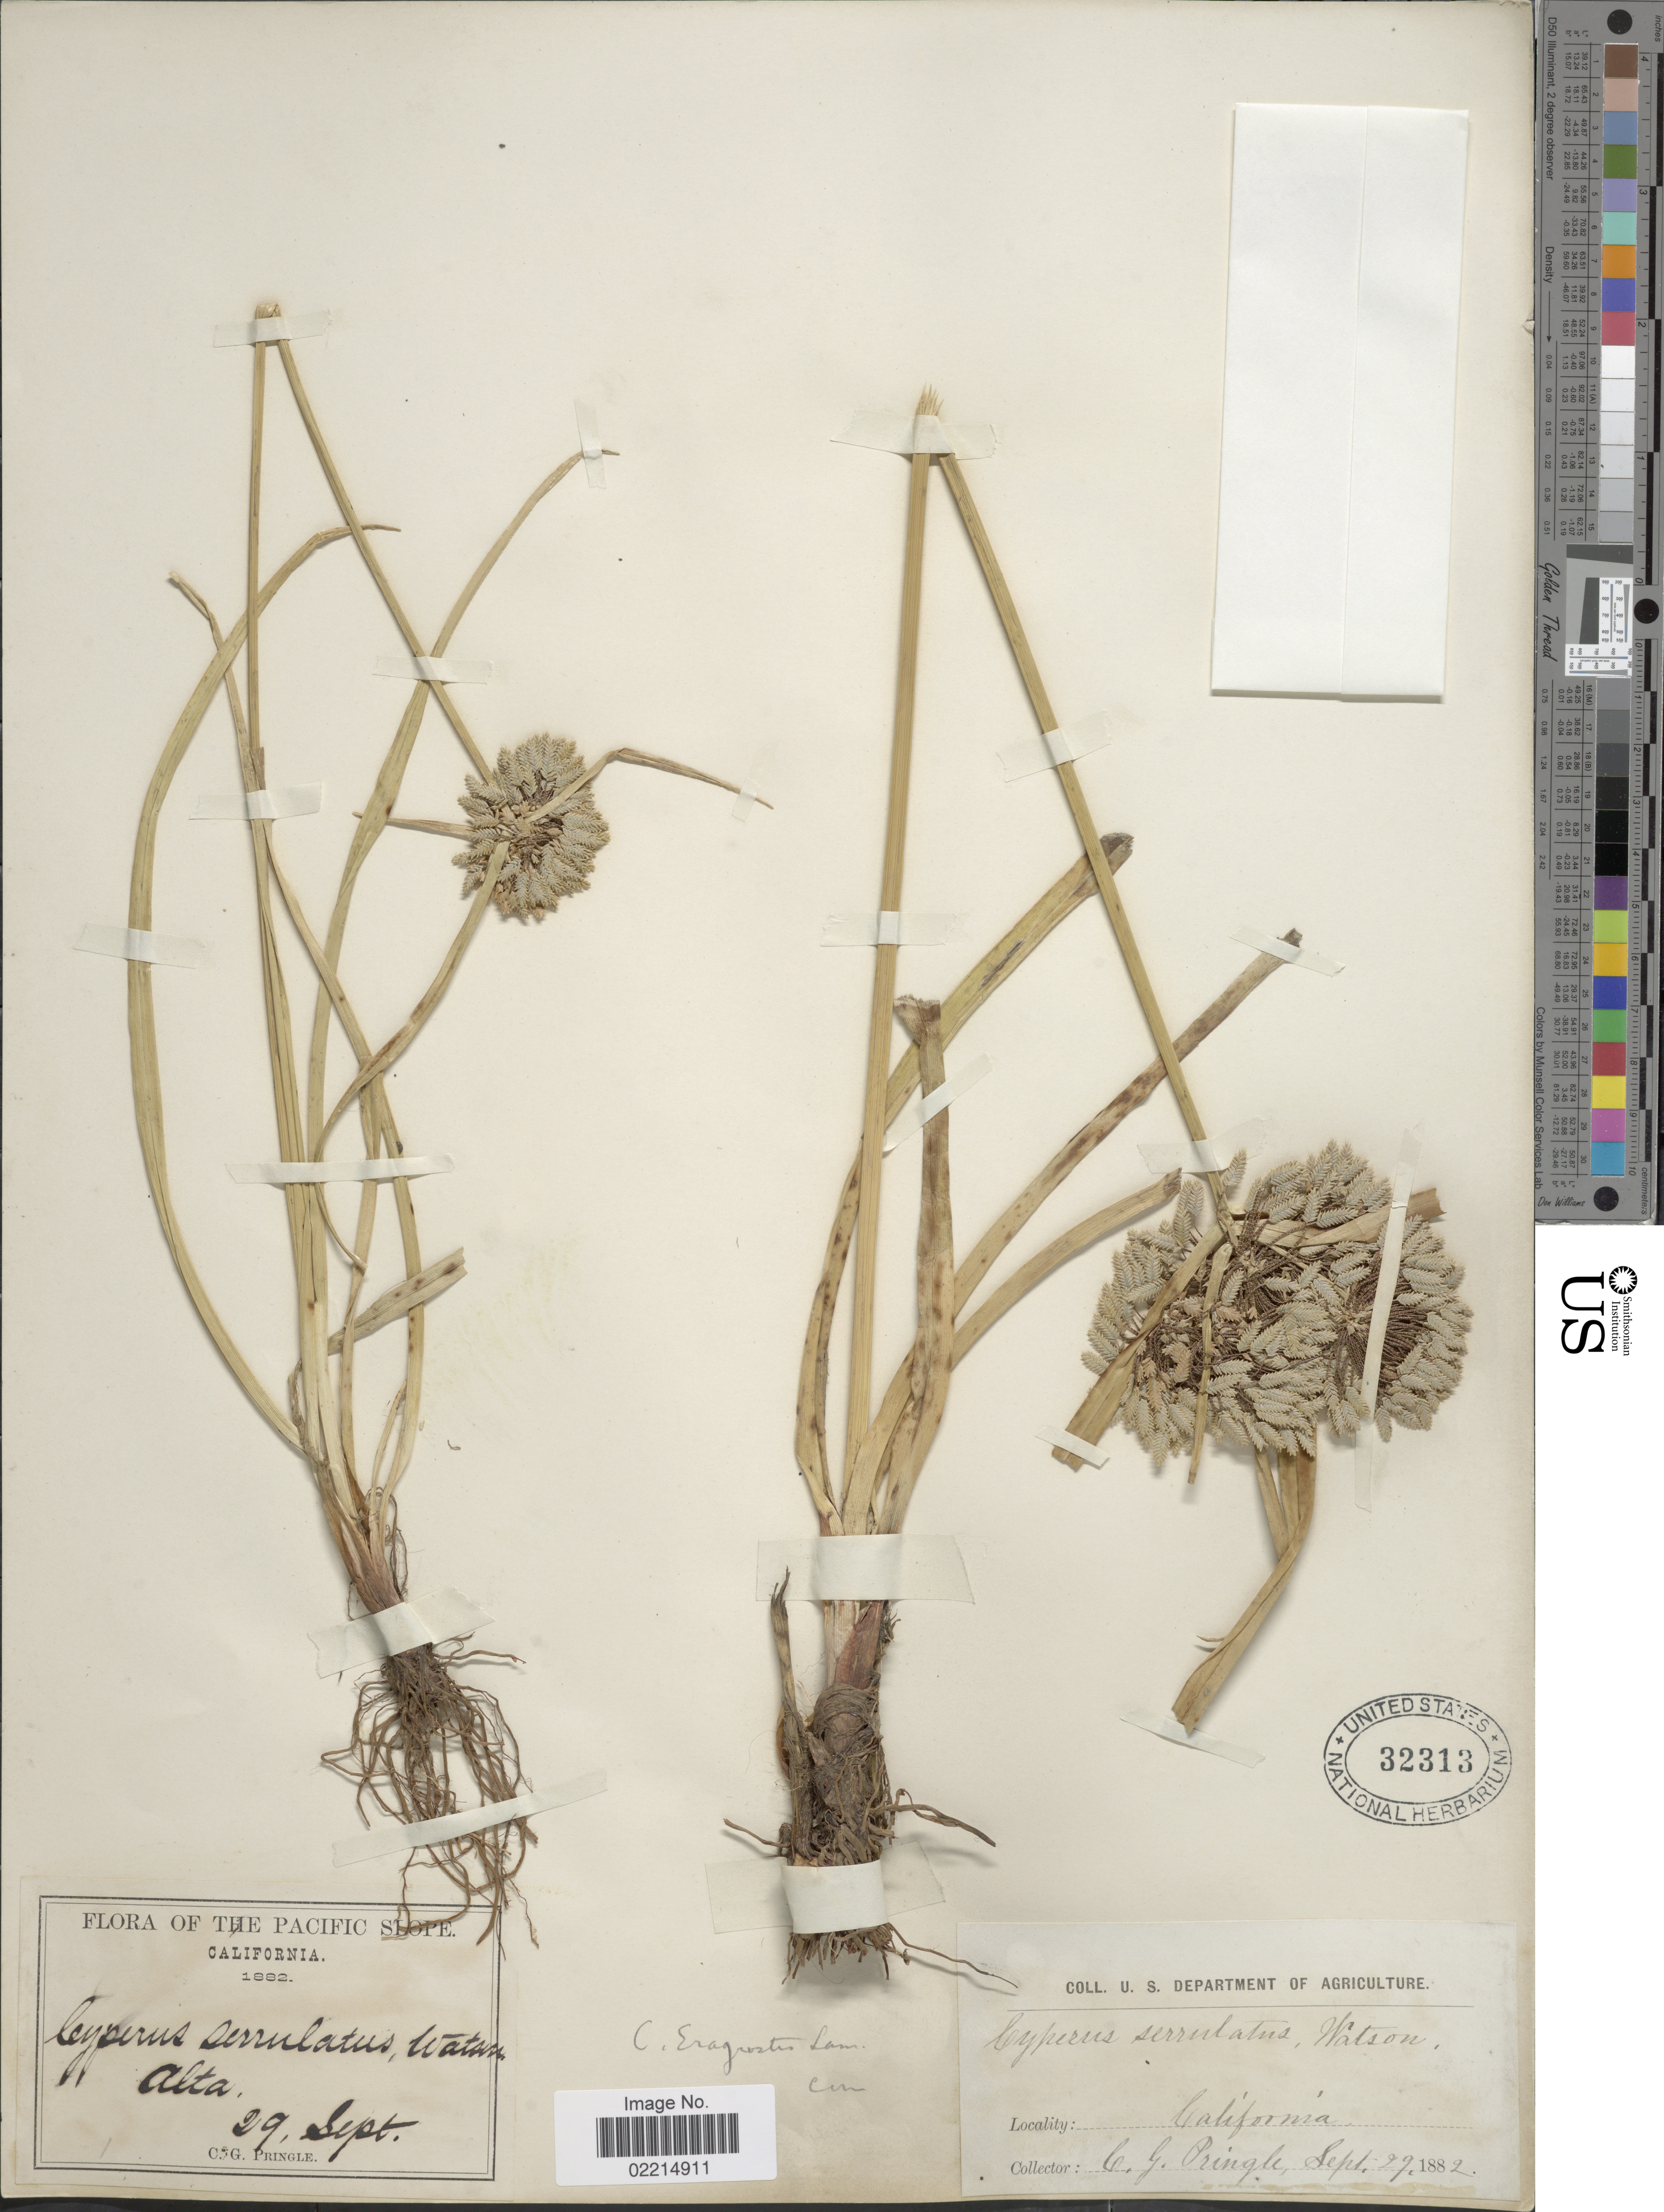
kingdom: Plantae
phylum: Tracheophyta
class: Liliopsida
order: Poales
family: Cyperaceae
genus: Cyperus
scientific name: Cyperus eragrostis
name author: Lam.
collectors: C. G. Pringle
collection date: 1882-09-29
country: United States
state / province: California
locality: Pacific Slope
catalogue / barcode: US 32313